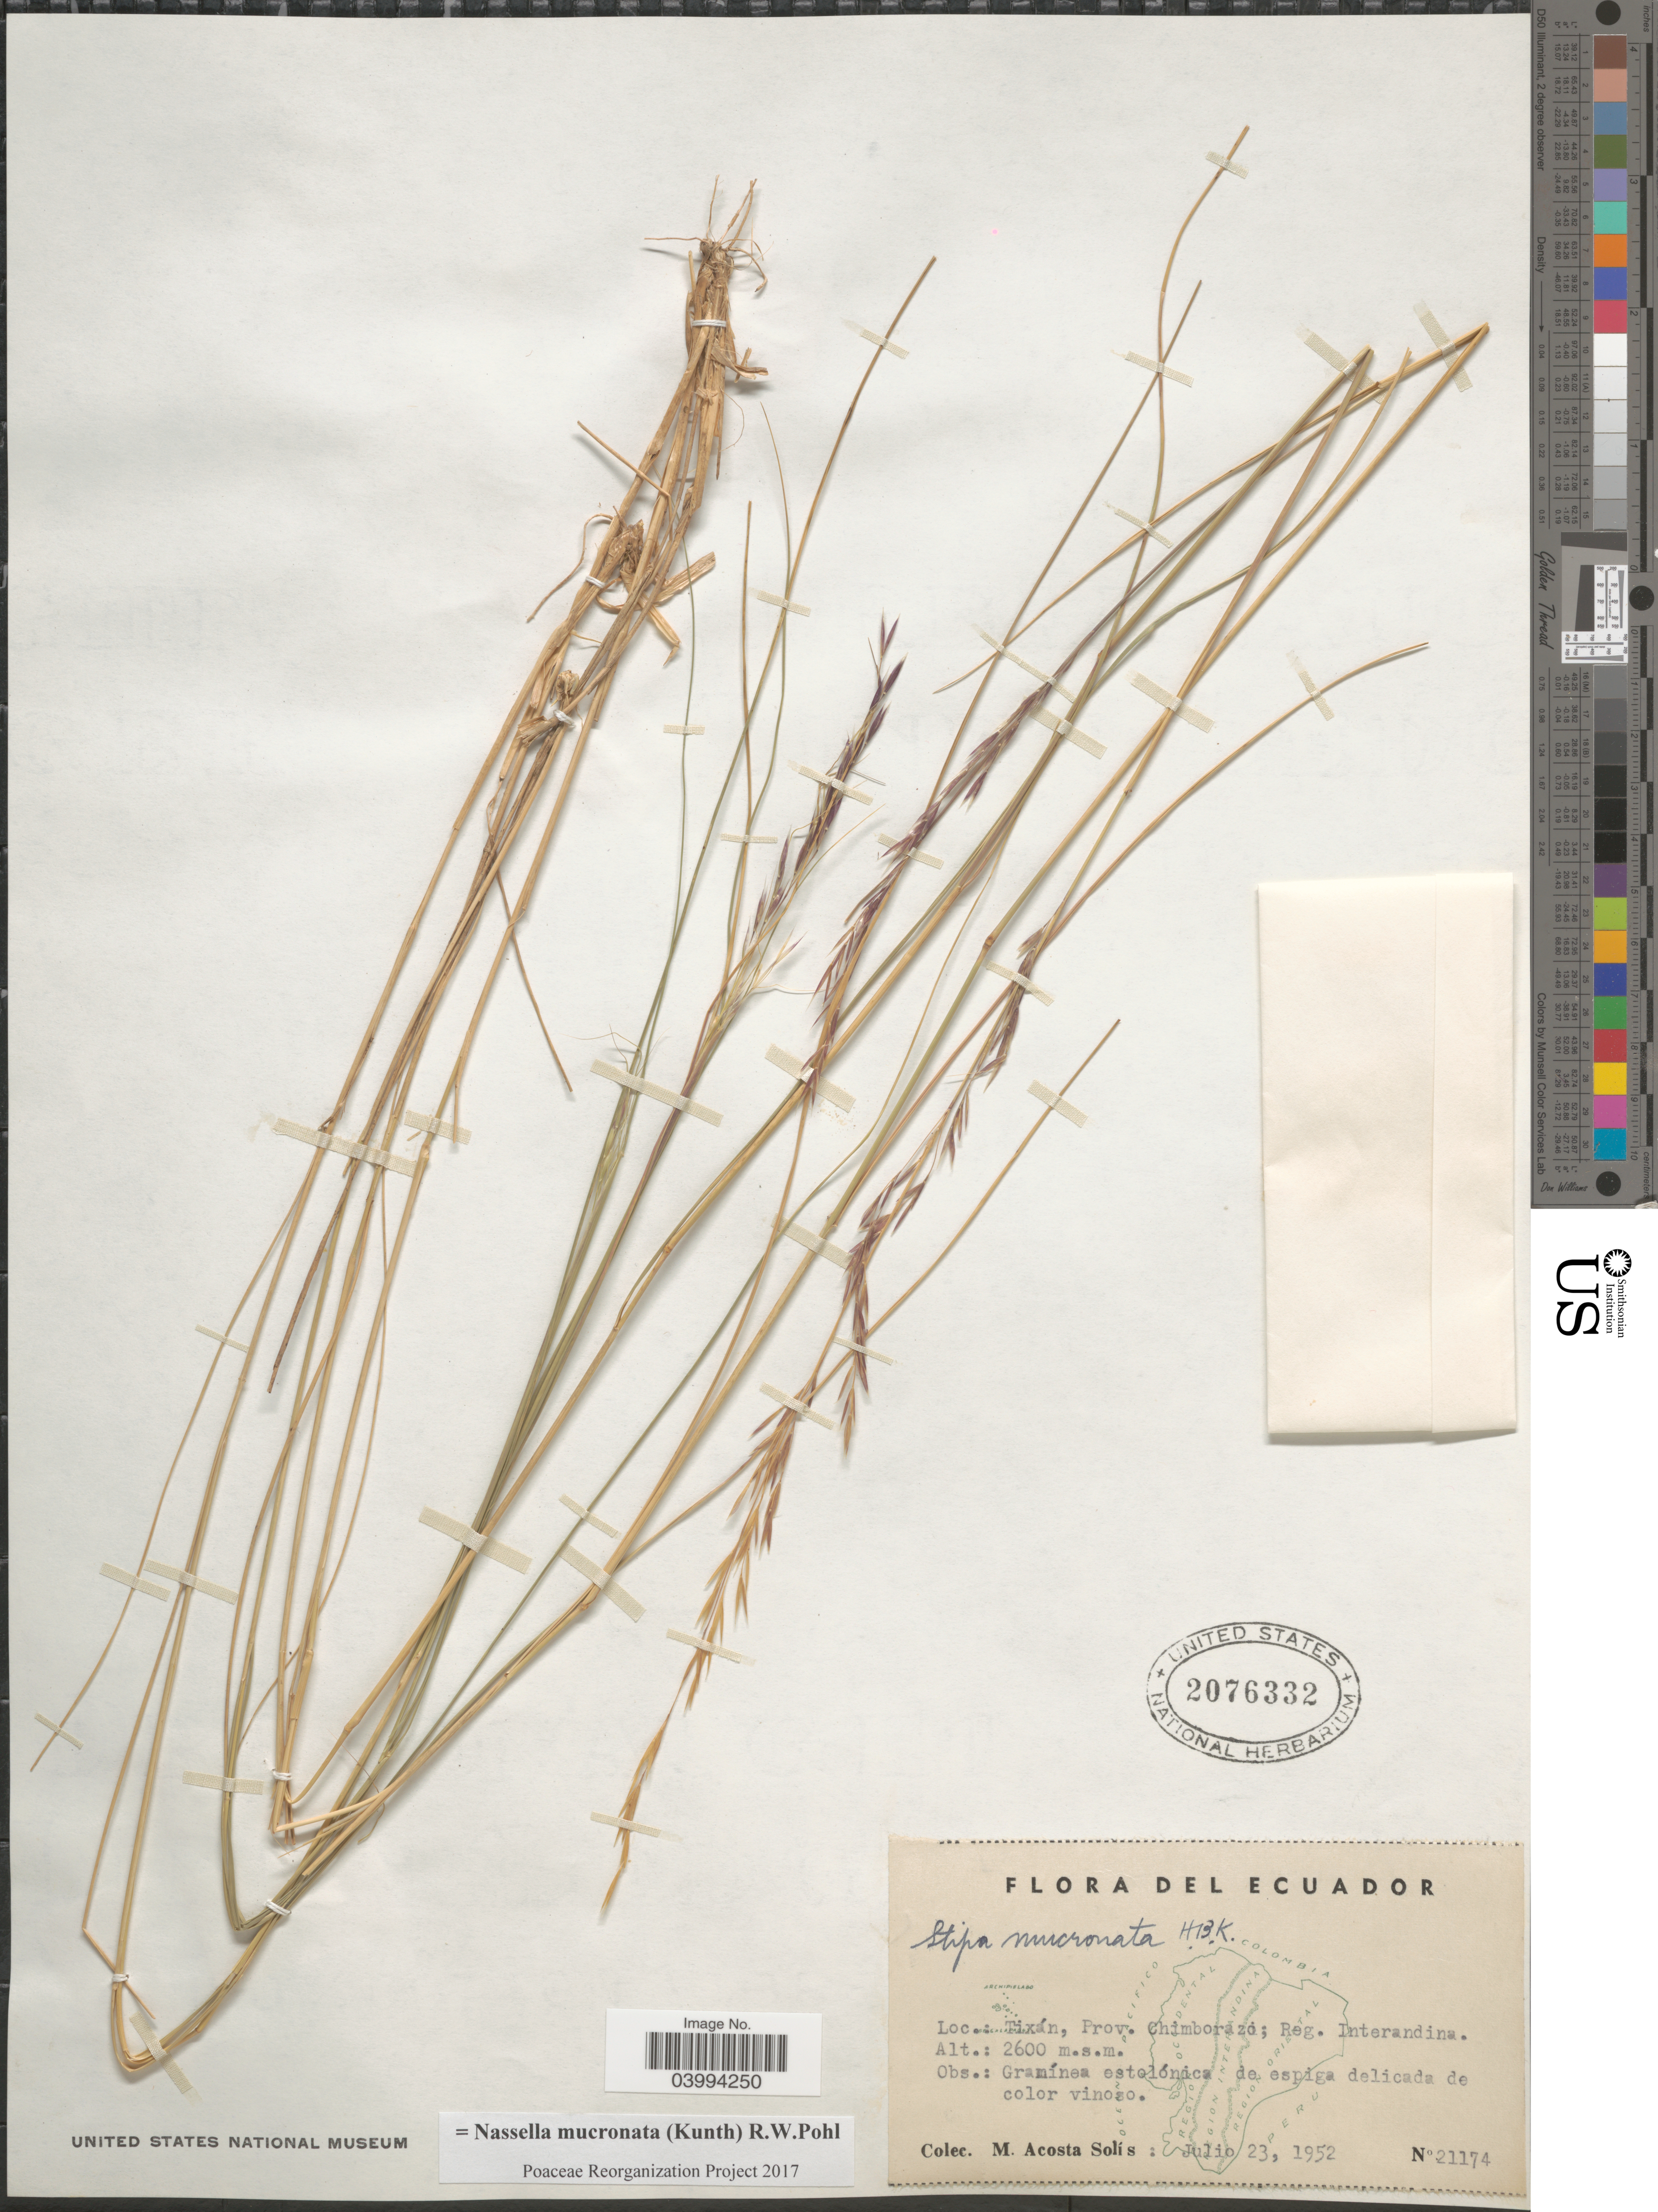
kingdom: Plantae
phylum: Tracheophyta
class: Liliopsida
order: Poales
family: Poaceae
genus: Nassella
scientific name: Nassella mucronata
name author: (Kunth) R.W. Pohl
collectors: M. Acosta Solis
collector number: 21174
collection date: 1952-07-23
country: Ecuador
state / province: Chimborazo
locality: Tixán; Reg. Interandina.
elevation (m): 2600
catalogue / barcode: US 2076332